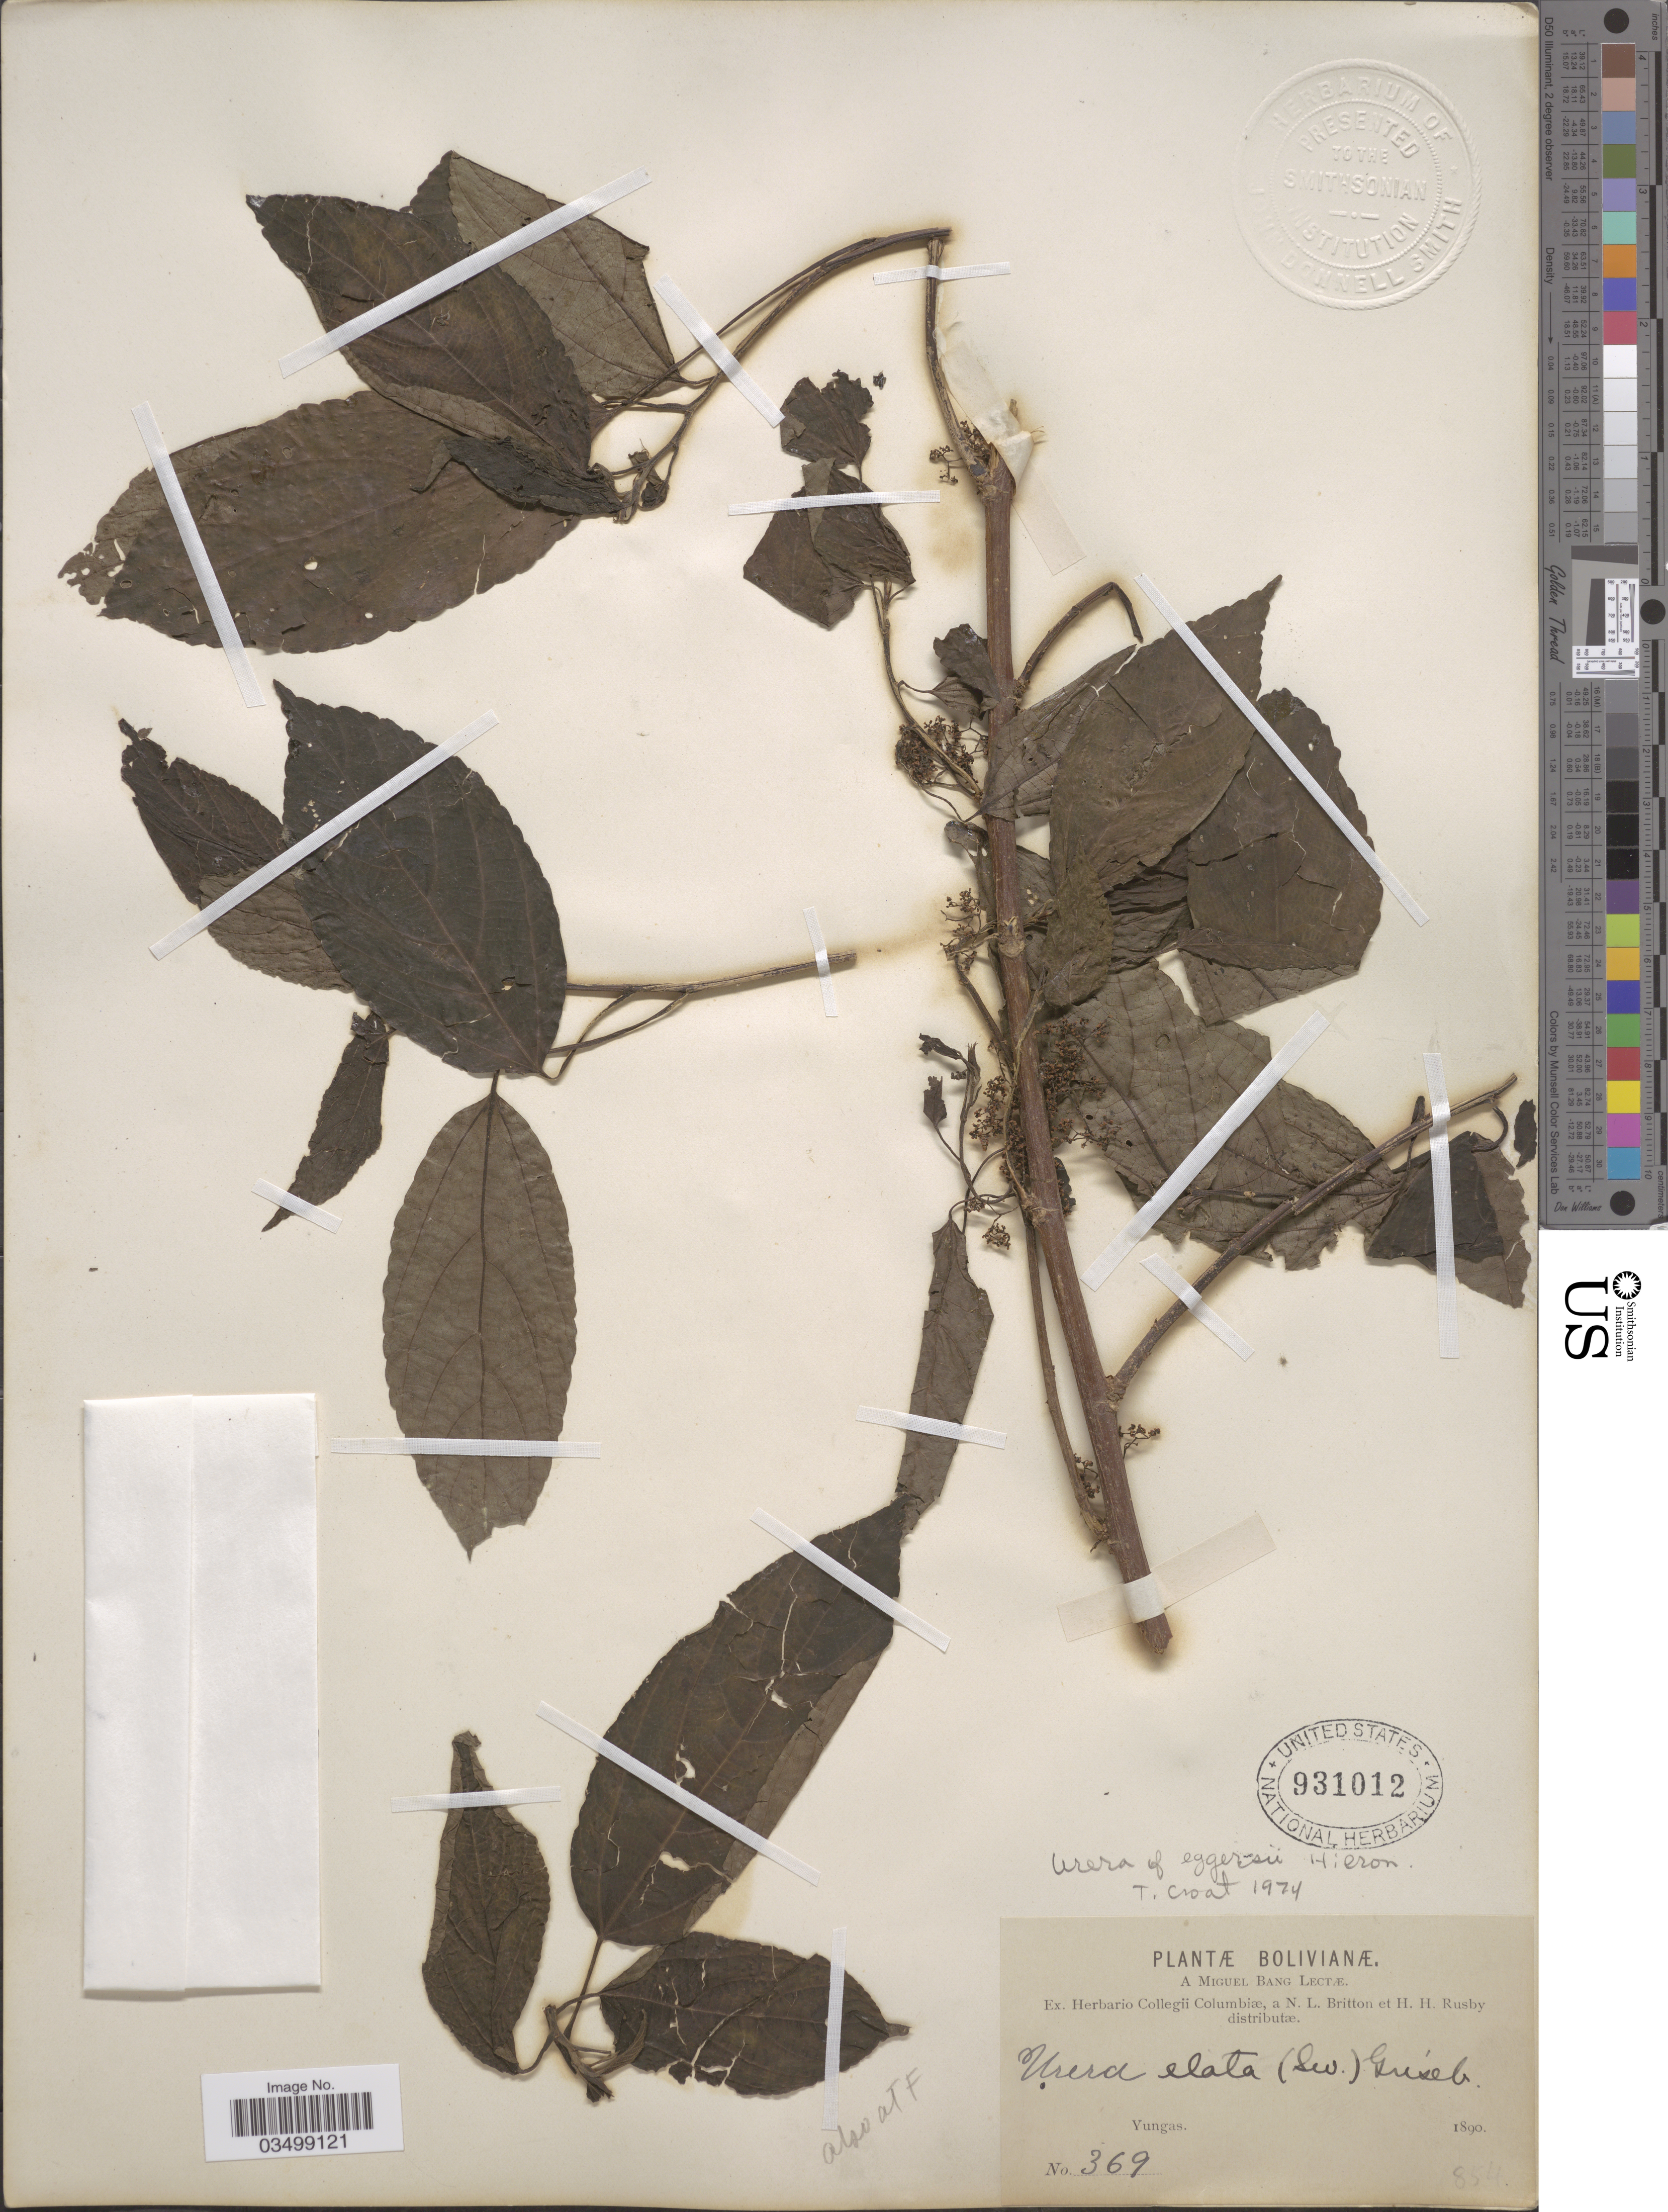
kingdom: Plantae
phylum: Tracheophyta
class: Magnoliopsida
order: Rosales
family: Urticaceae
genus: Urera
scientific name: Urera eggersii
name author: Hieron.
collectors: M. Bang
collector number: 369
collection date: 1890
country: Bolivia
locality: Yungas.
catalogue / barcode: US 931012